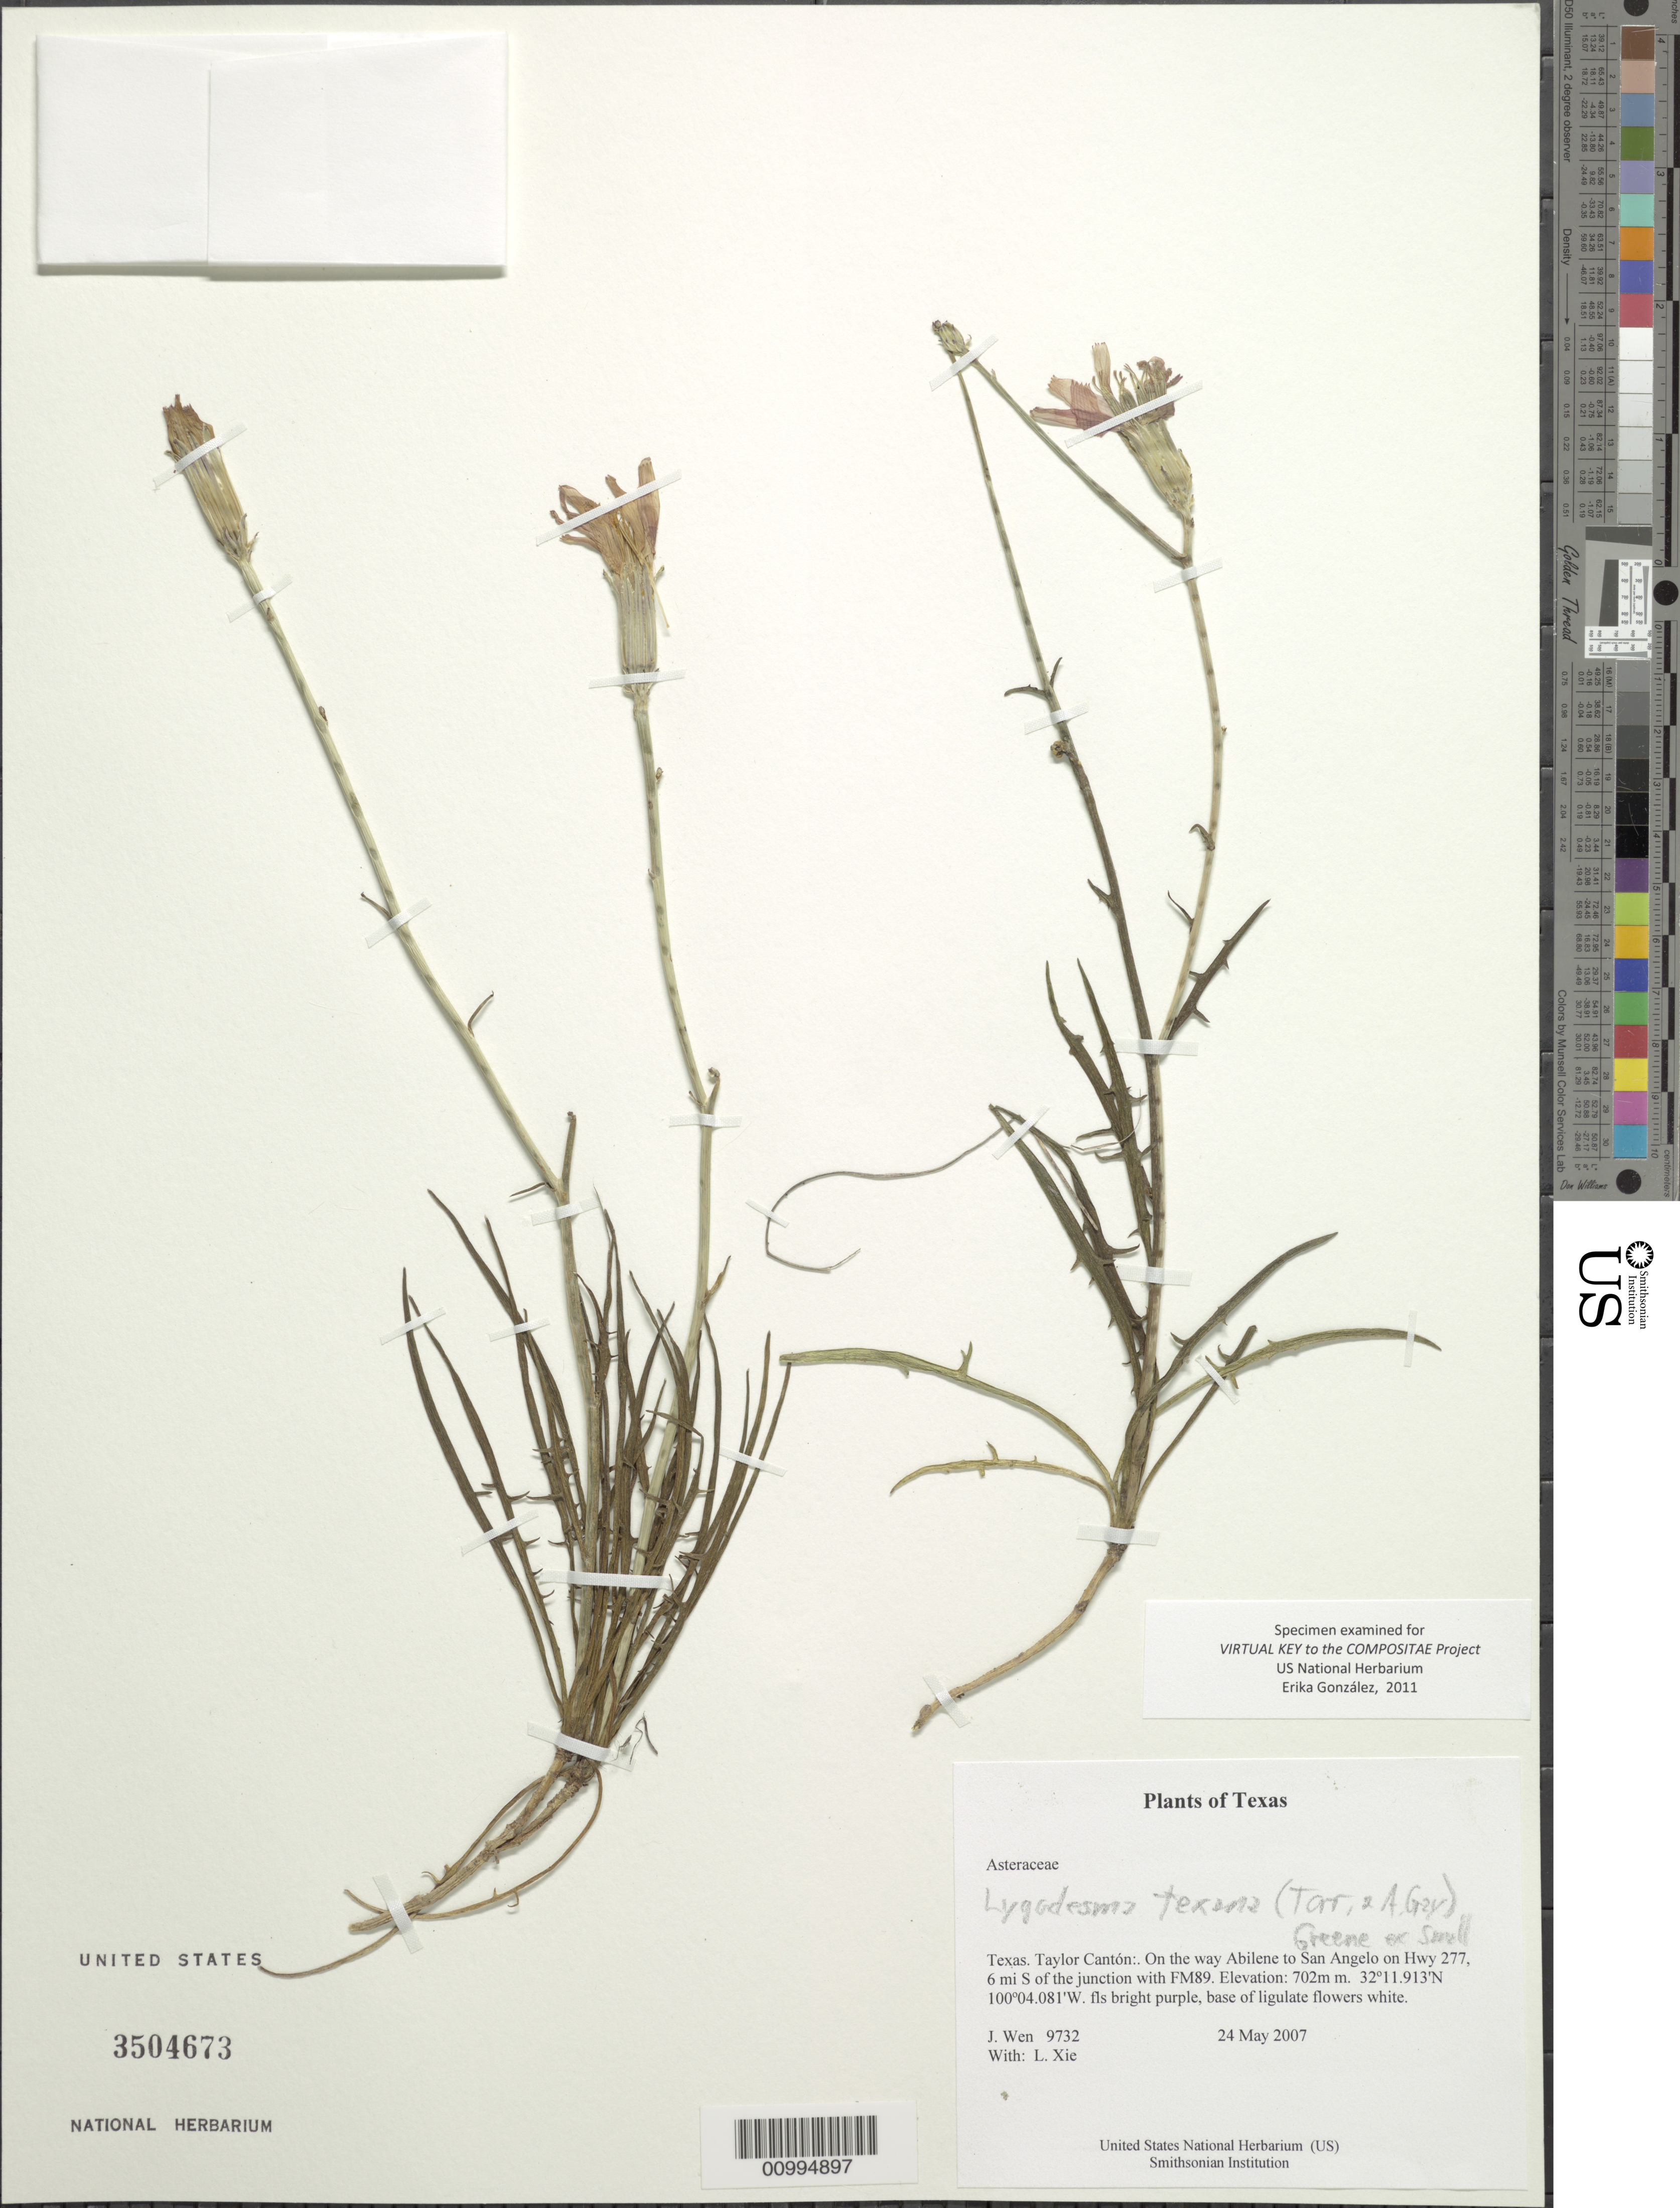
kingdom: Plantae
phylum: Tracheophyta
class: Magnoliopsida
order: Asterales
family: Asteraceae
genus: Lygodesmia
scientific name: Lygodesmia texana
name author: (Torr. & A. Gray) Greene ex Small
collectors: J. Wen & L. Xie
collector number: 9732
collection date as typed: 24 May 2007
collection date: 2007-05-24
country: United States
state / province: Texas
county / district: Taylor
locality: On the way Abilene to San Angelo on Hwy 277, 6 mi S of the junction with FM89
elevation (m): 702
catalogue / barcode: US 3504673